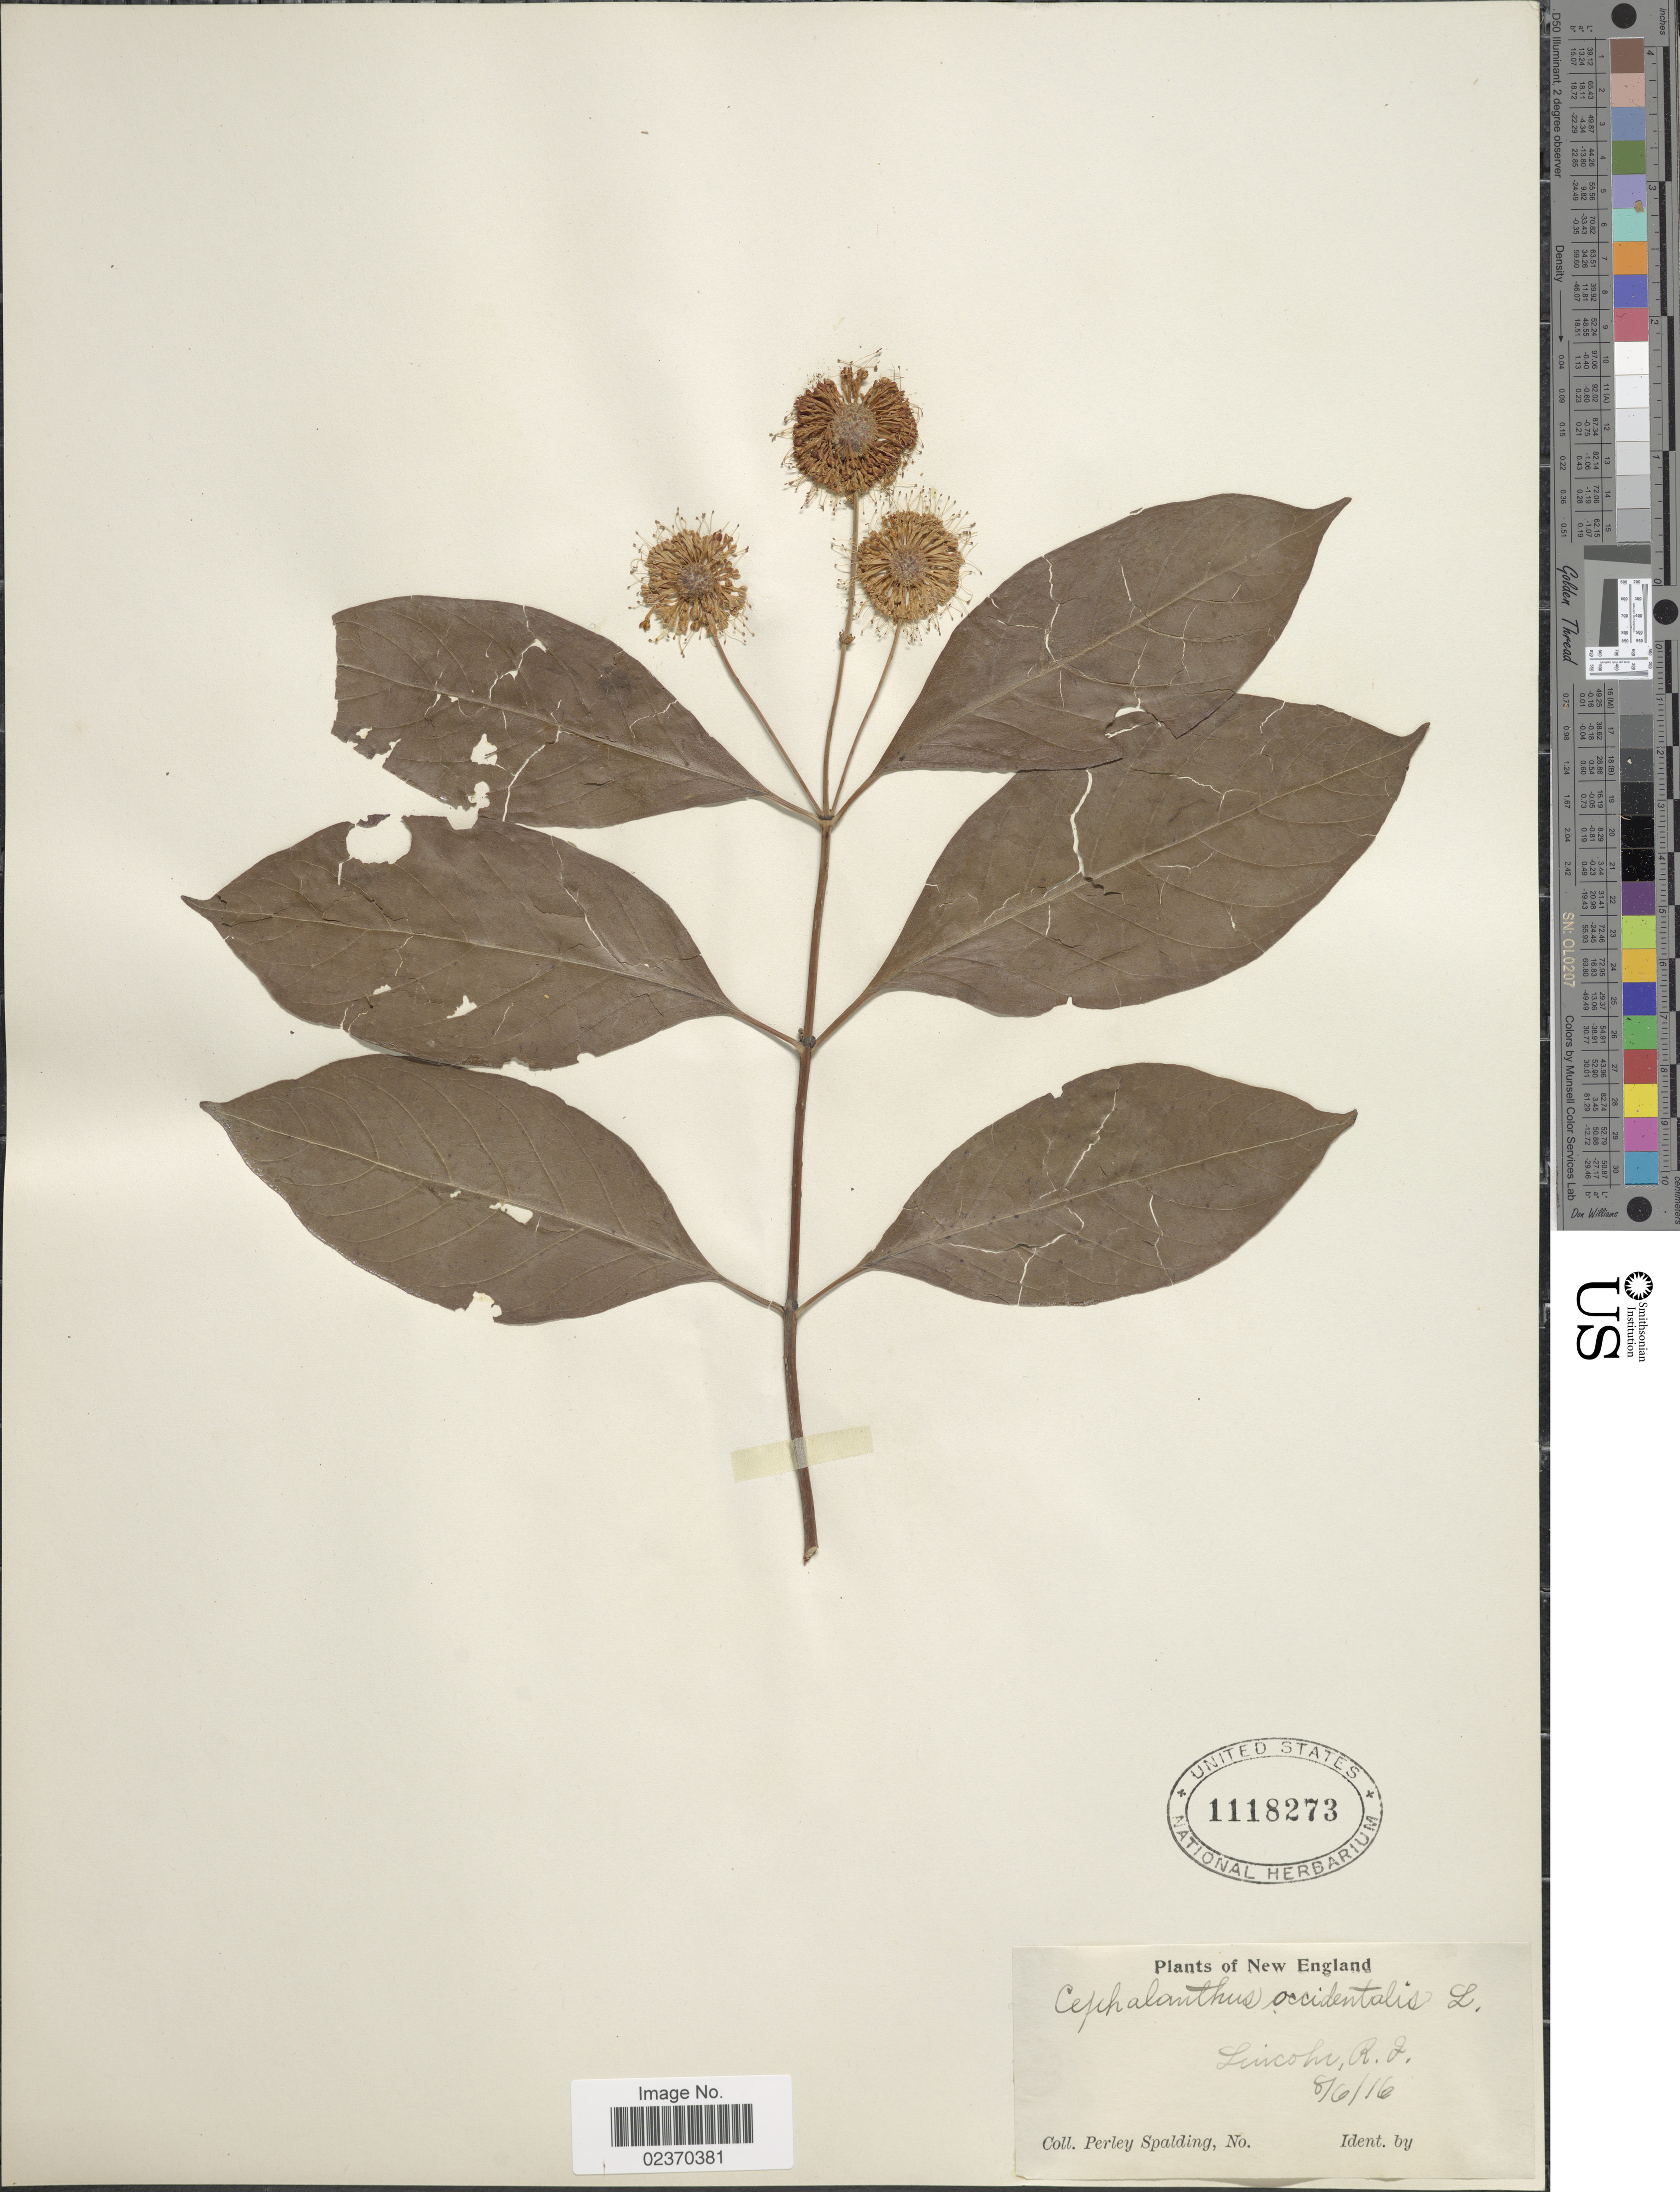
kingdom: Plantae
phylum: Tracheophyta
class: Magnoliopsida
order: Gentianales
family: Rubiaceae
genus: Cephalanthus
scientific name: Cephalanthus occidentalis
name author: L.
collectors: P. Spalding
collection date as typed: Transcribed d/m/y: 6/8/16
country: United States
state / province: Rhode Island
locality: New England, Lincoln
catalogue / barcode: US 1118273